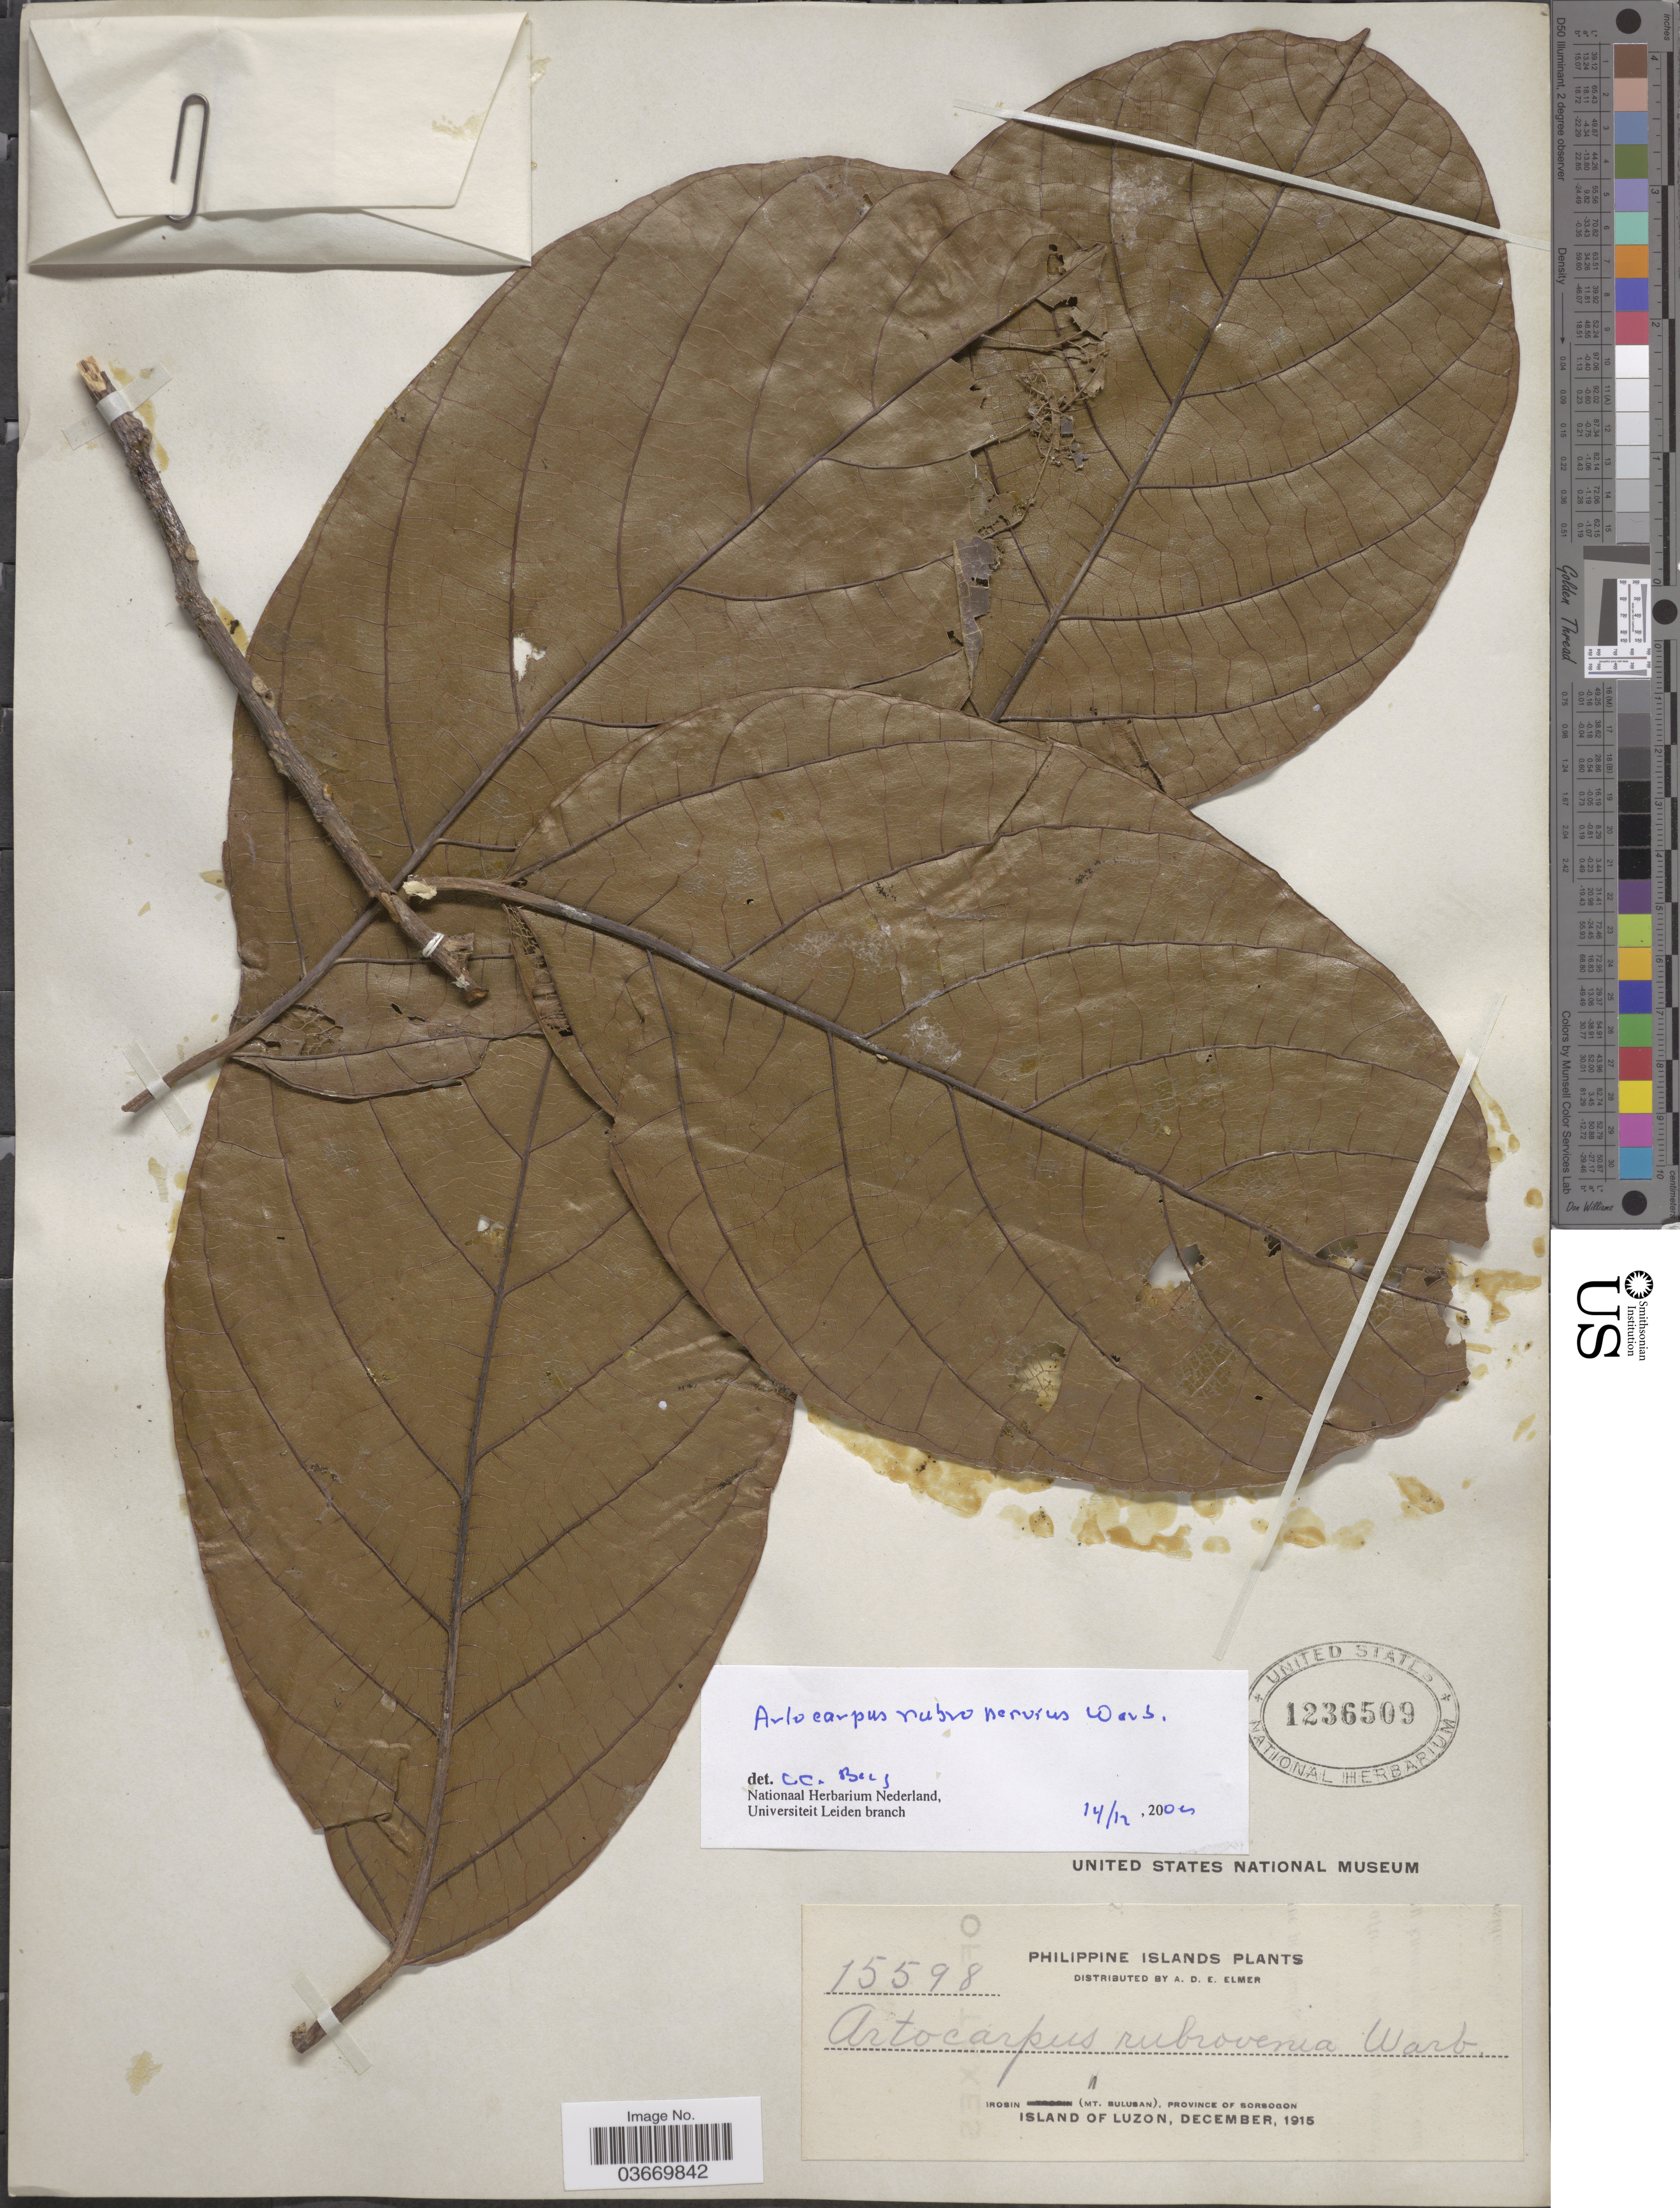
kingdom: Plantae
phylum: Tracheophyta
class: Magnoliopsida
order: Rosales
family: Moraceae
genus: Artocarpus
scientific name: Artocarpus rubrovenius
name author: Warb.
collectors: A. D. E. Elmer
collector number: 15598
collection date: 1915-12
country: Philippines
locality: Philippine Islands. Irosin (Mt. Bulusan), Province of Sorsogon. Island of Luzon.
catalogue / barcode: US 1236509